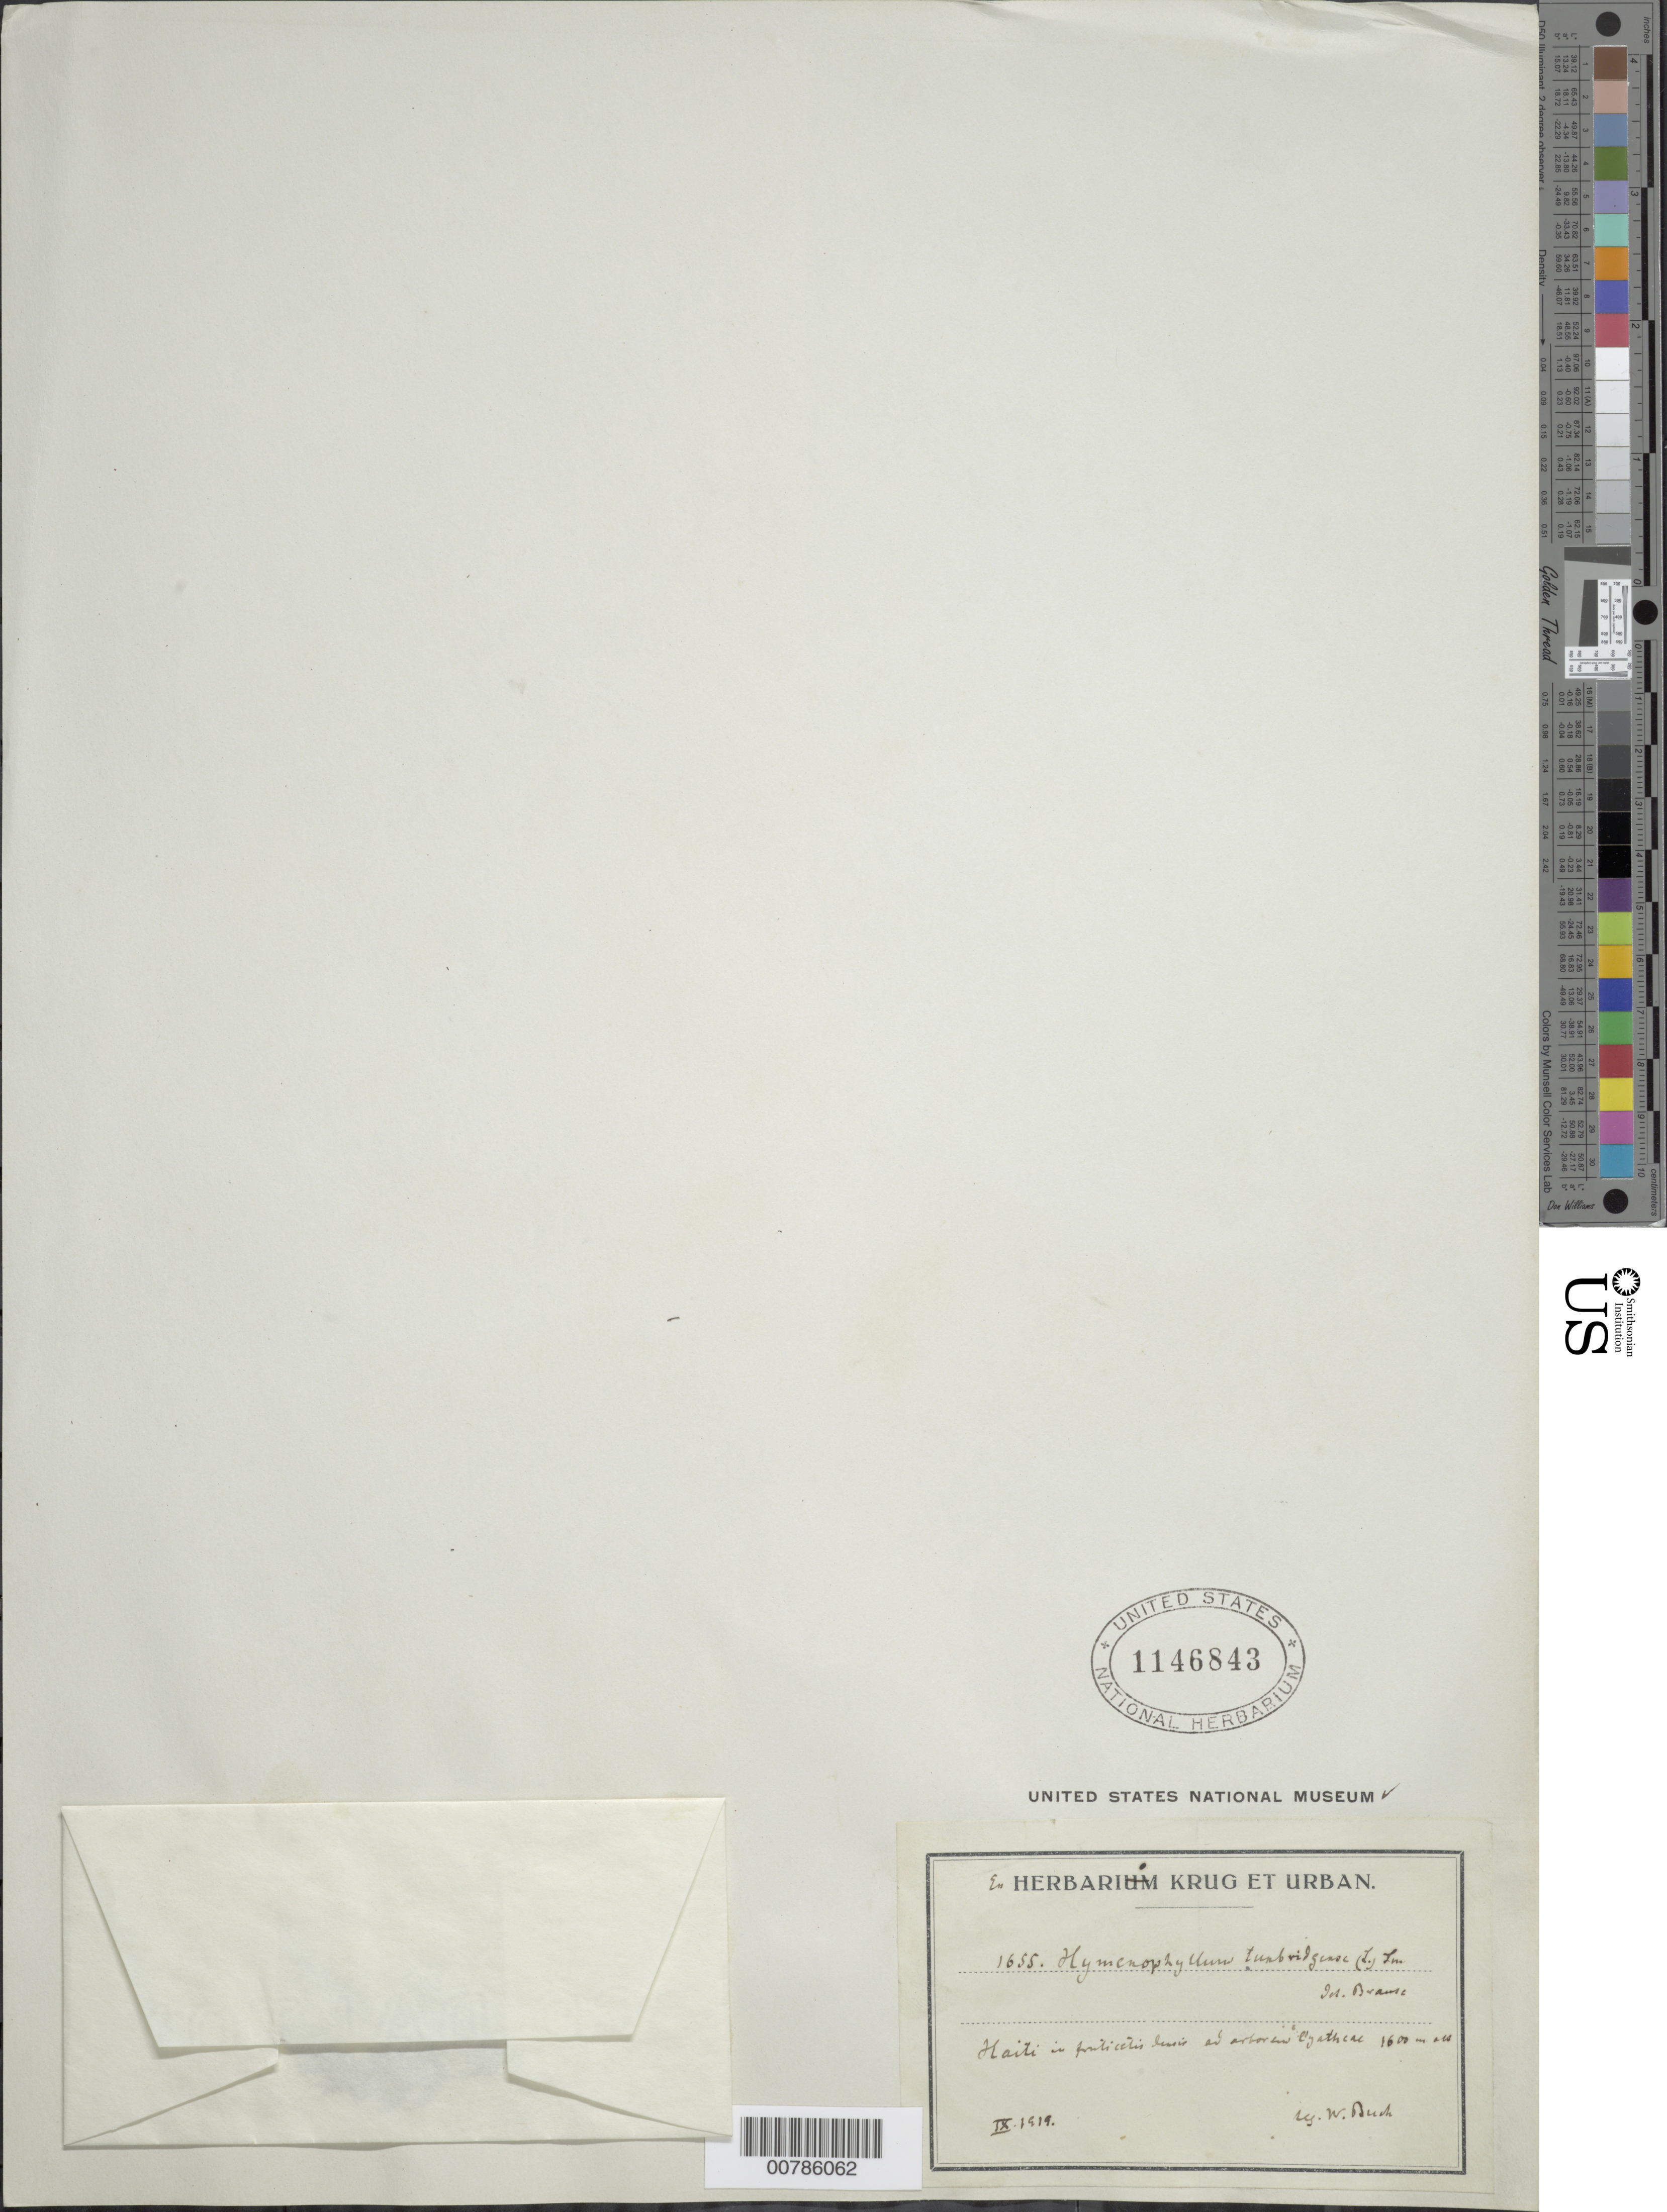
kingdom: Plantae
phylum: Tracheophyta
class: Polypodiopsida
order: Hymenophyllales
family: Hymenophyllaceae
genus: Hymenophyllum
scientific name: Hymenophyllum tunbrigense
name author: (L.) Small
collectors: W. Buch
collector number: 1655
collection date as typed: Sep 1919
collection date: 1919-09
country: Haiti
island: Hispaniola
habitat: In fruticetus laevis ad arboreum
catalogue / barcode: US 1146843